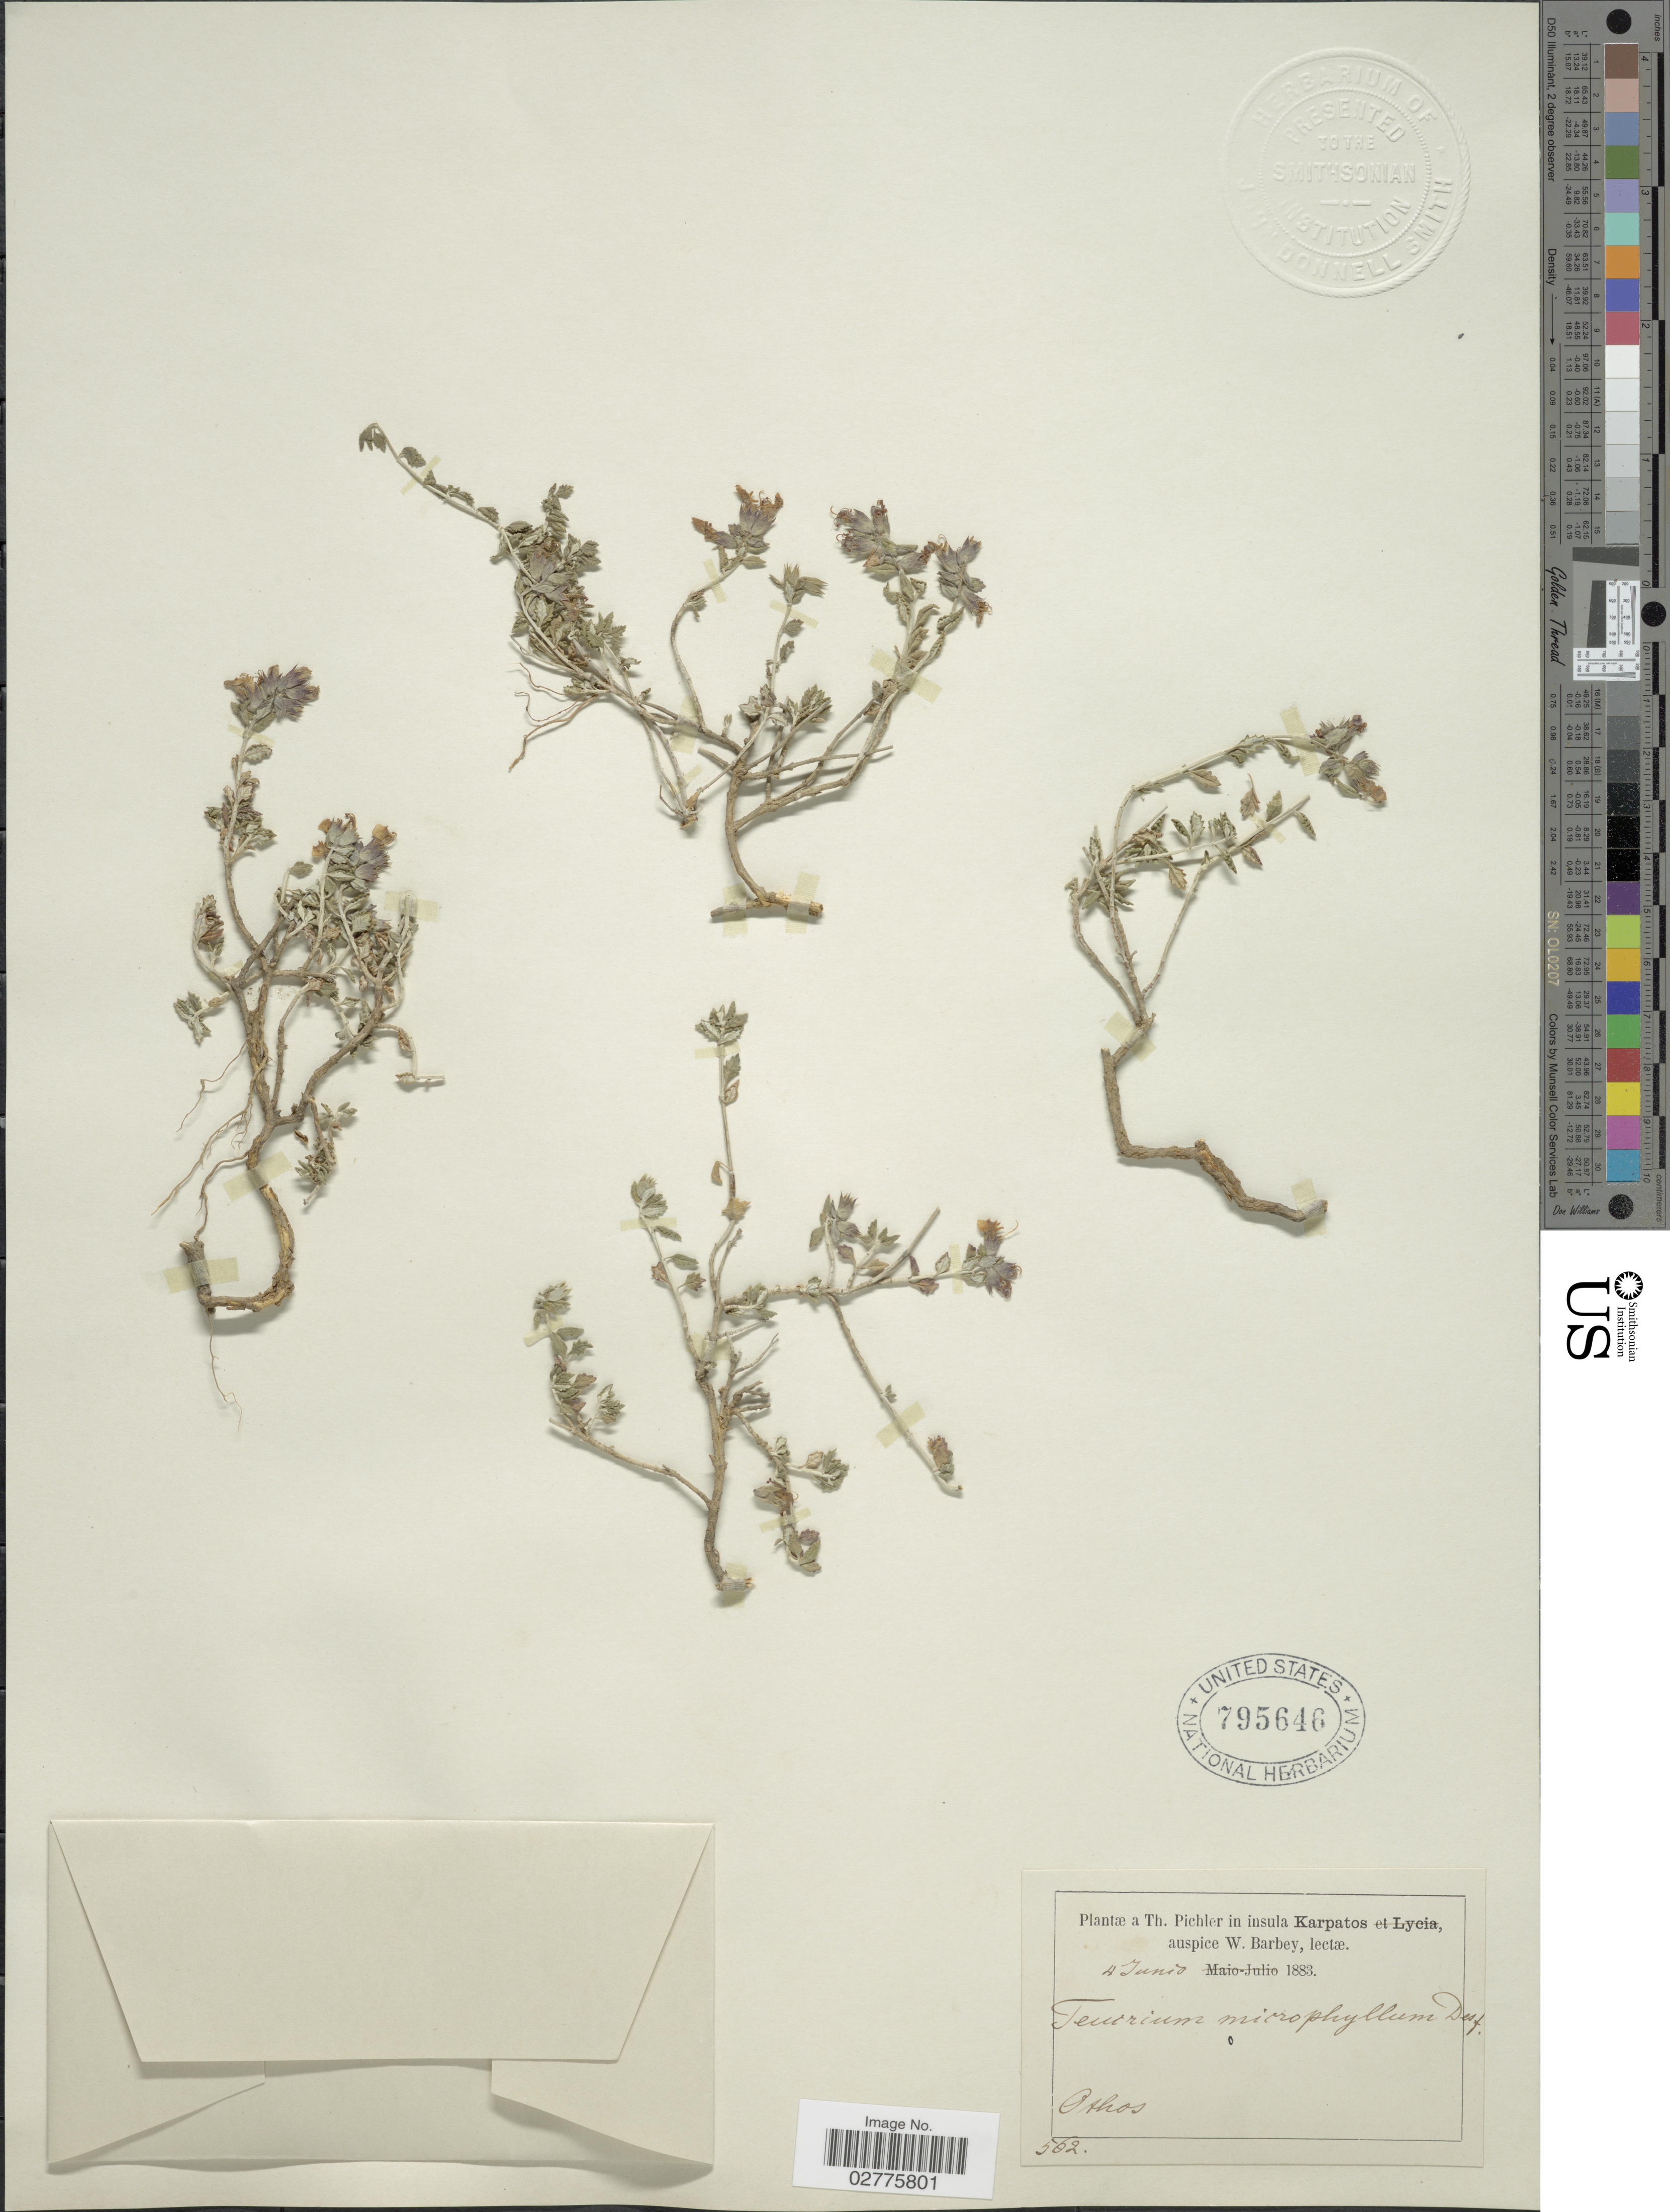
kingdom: Plantae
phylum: Tracheophyta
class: Magnoliopsida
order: Lamiales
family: Lamiaceae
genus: Teucrium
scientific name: Teucrium microphyllum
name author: Desf.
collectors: T. Pichler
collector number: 562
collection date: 1883-06-04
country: Greece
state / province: South Aegean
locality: Karpatos. Othos.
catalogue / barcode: US 795646